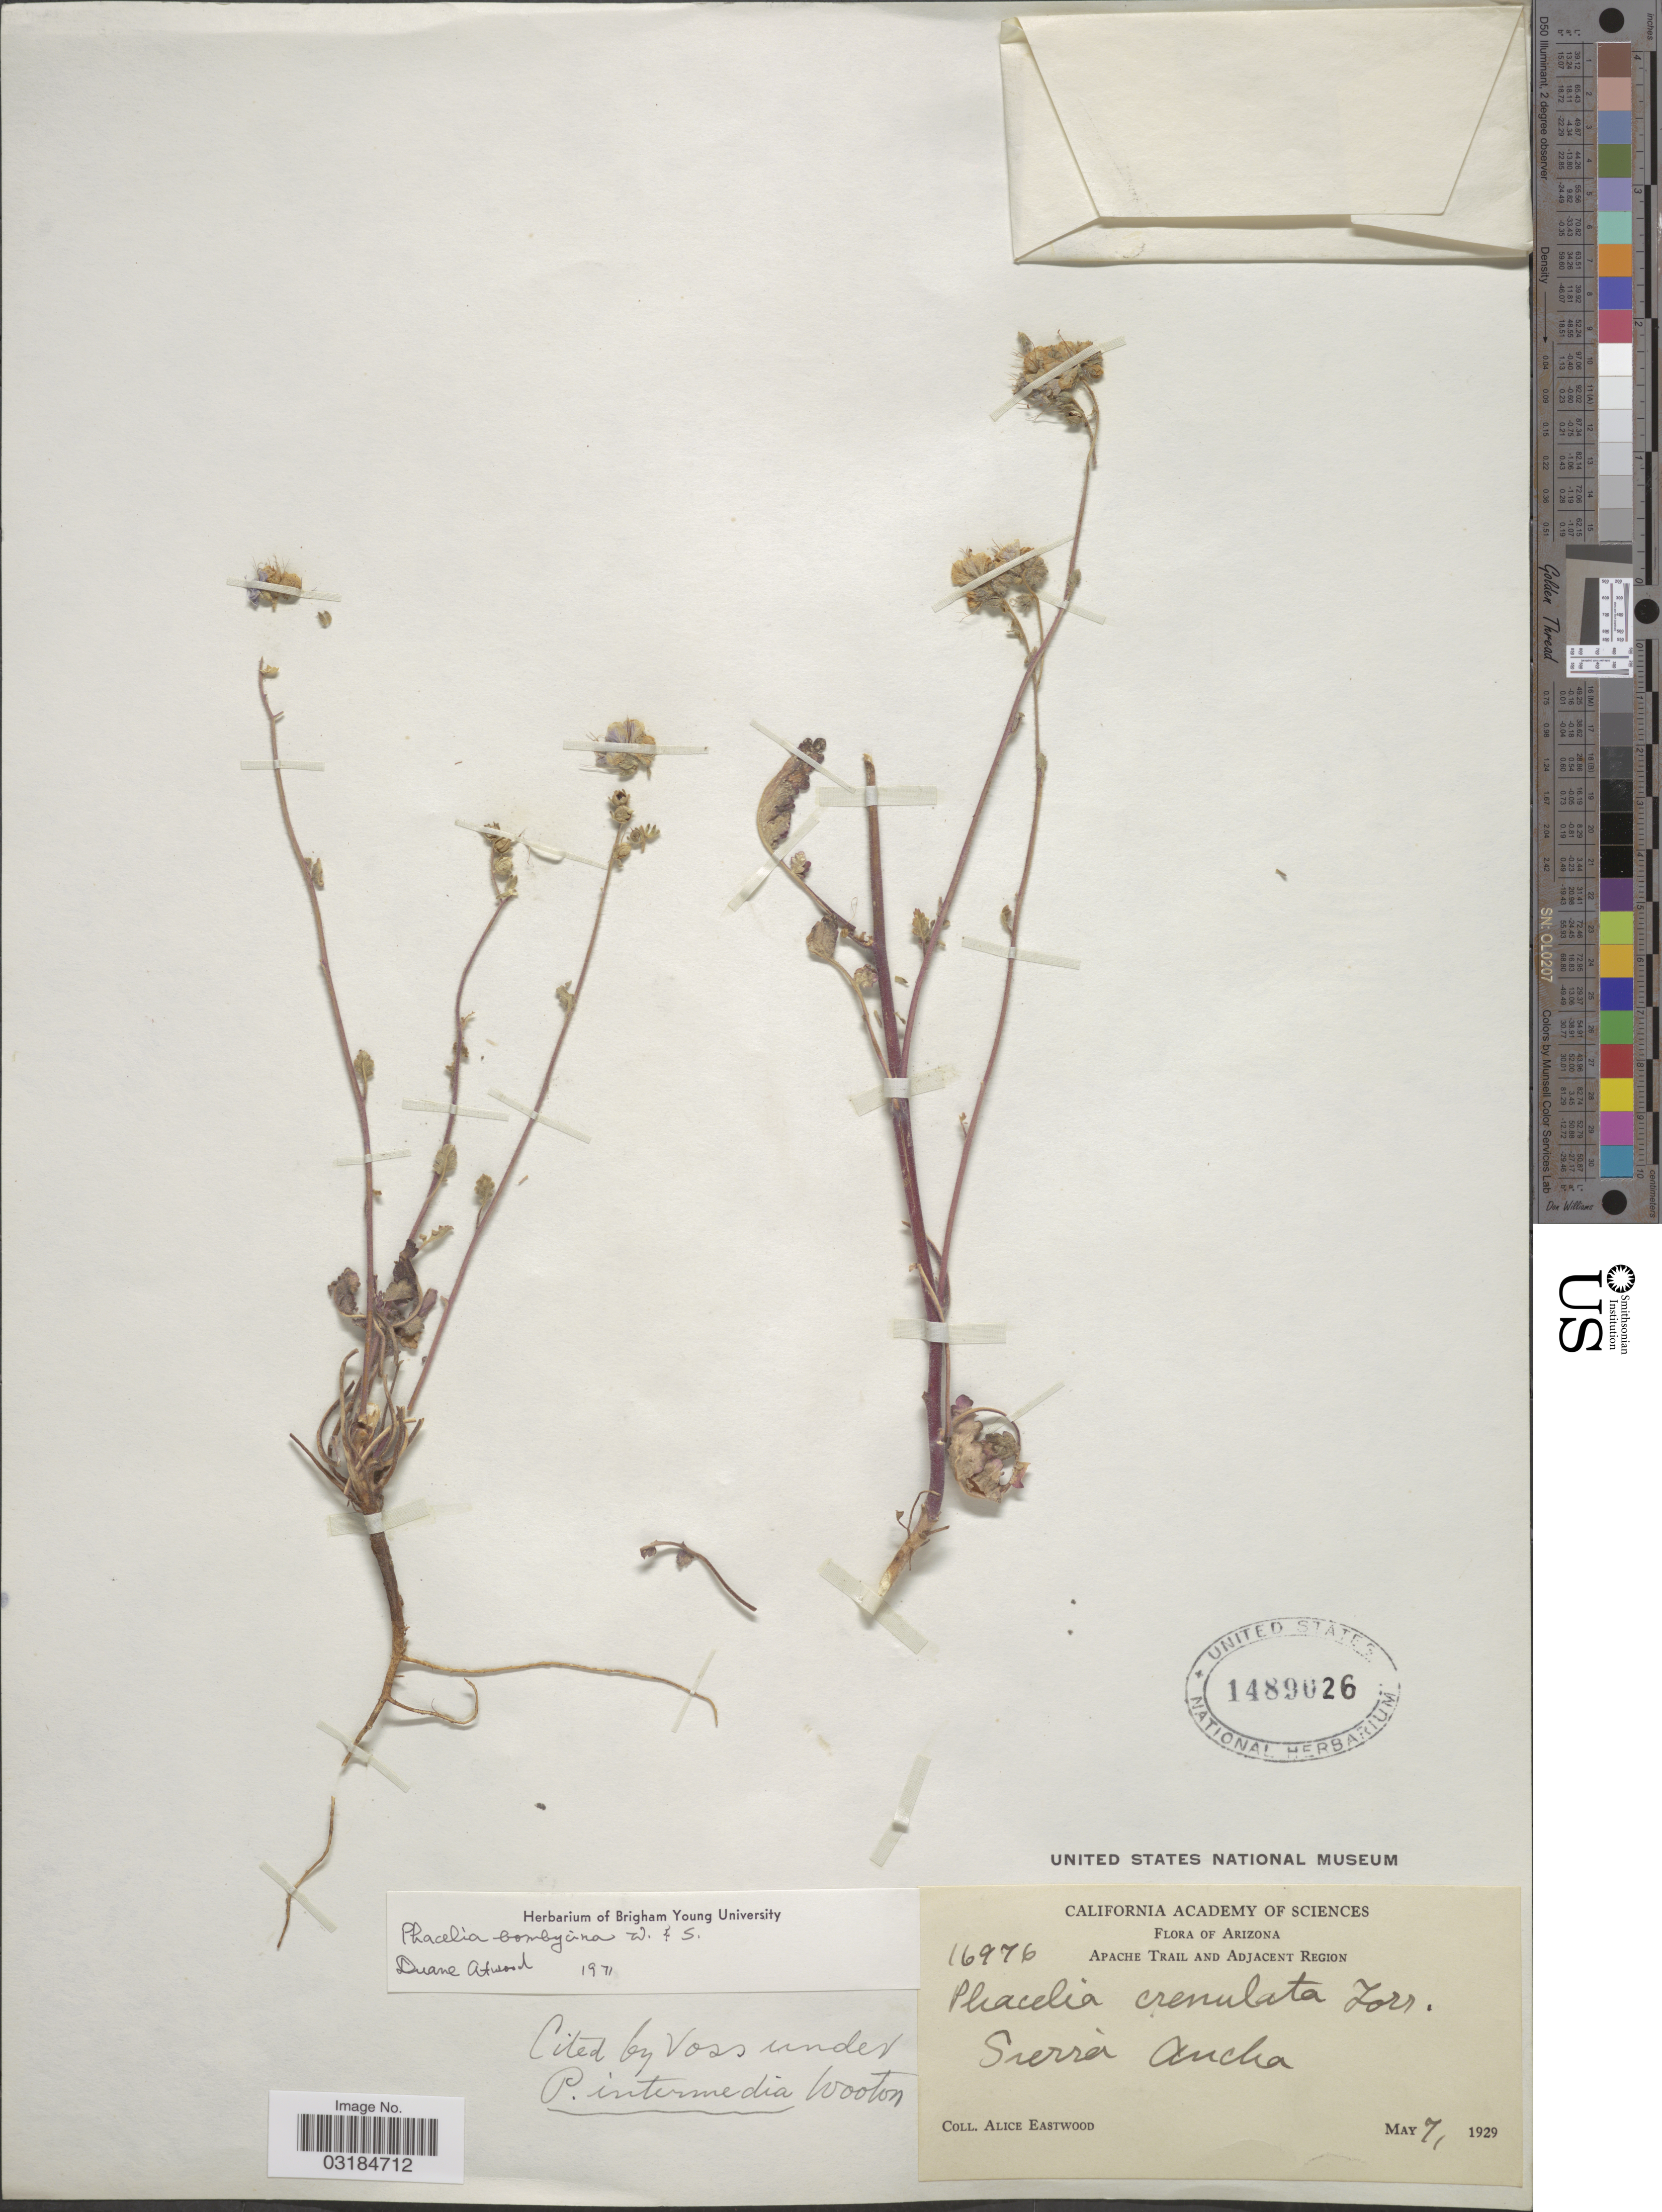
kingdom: Plantae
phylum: Tracheophyta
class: Magnoliopsida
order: Boraginales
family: Hydrophyllaceae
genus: Phacelia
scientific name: Phacelia bombycina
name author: Wooton & Standl.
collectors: A. Eastwood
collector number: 16976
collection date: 1929-05-07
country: United States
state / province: Arizona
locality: Apache Trail And Adjacent Region, Sierra Ancha.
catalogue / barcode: US 1489026